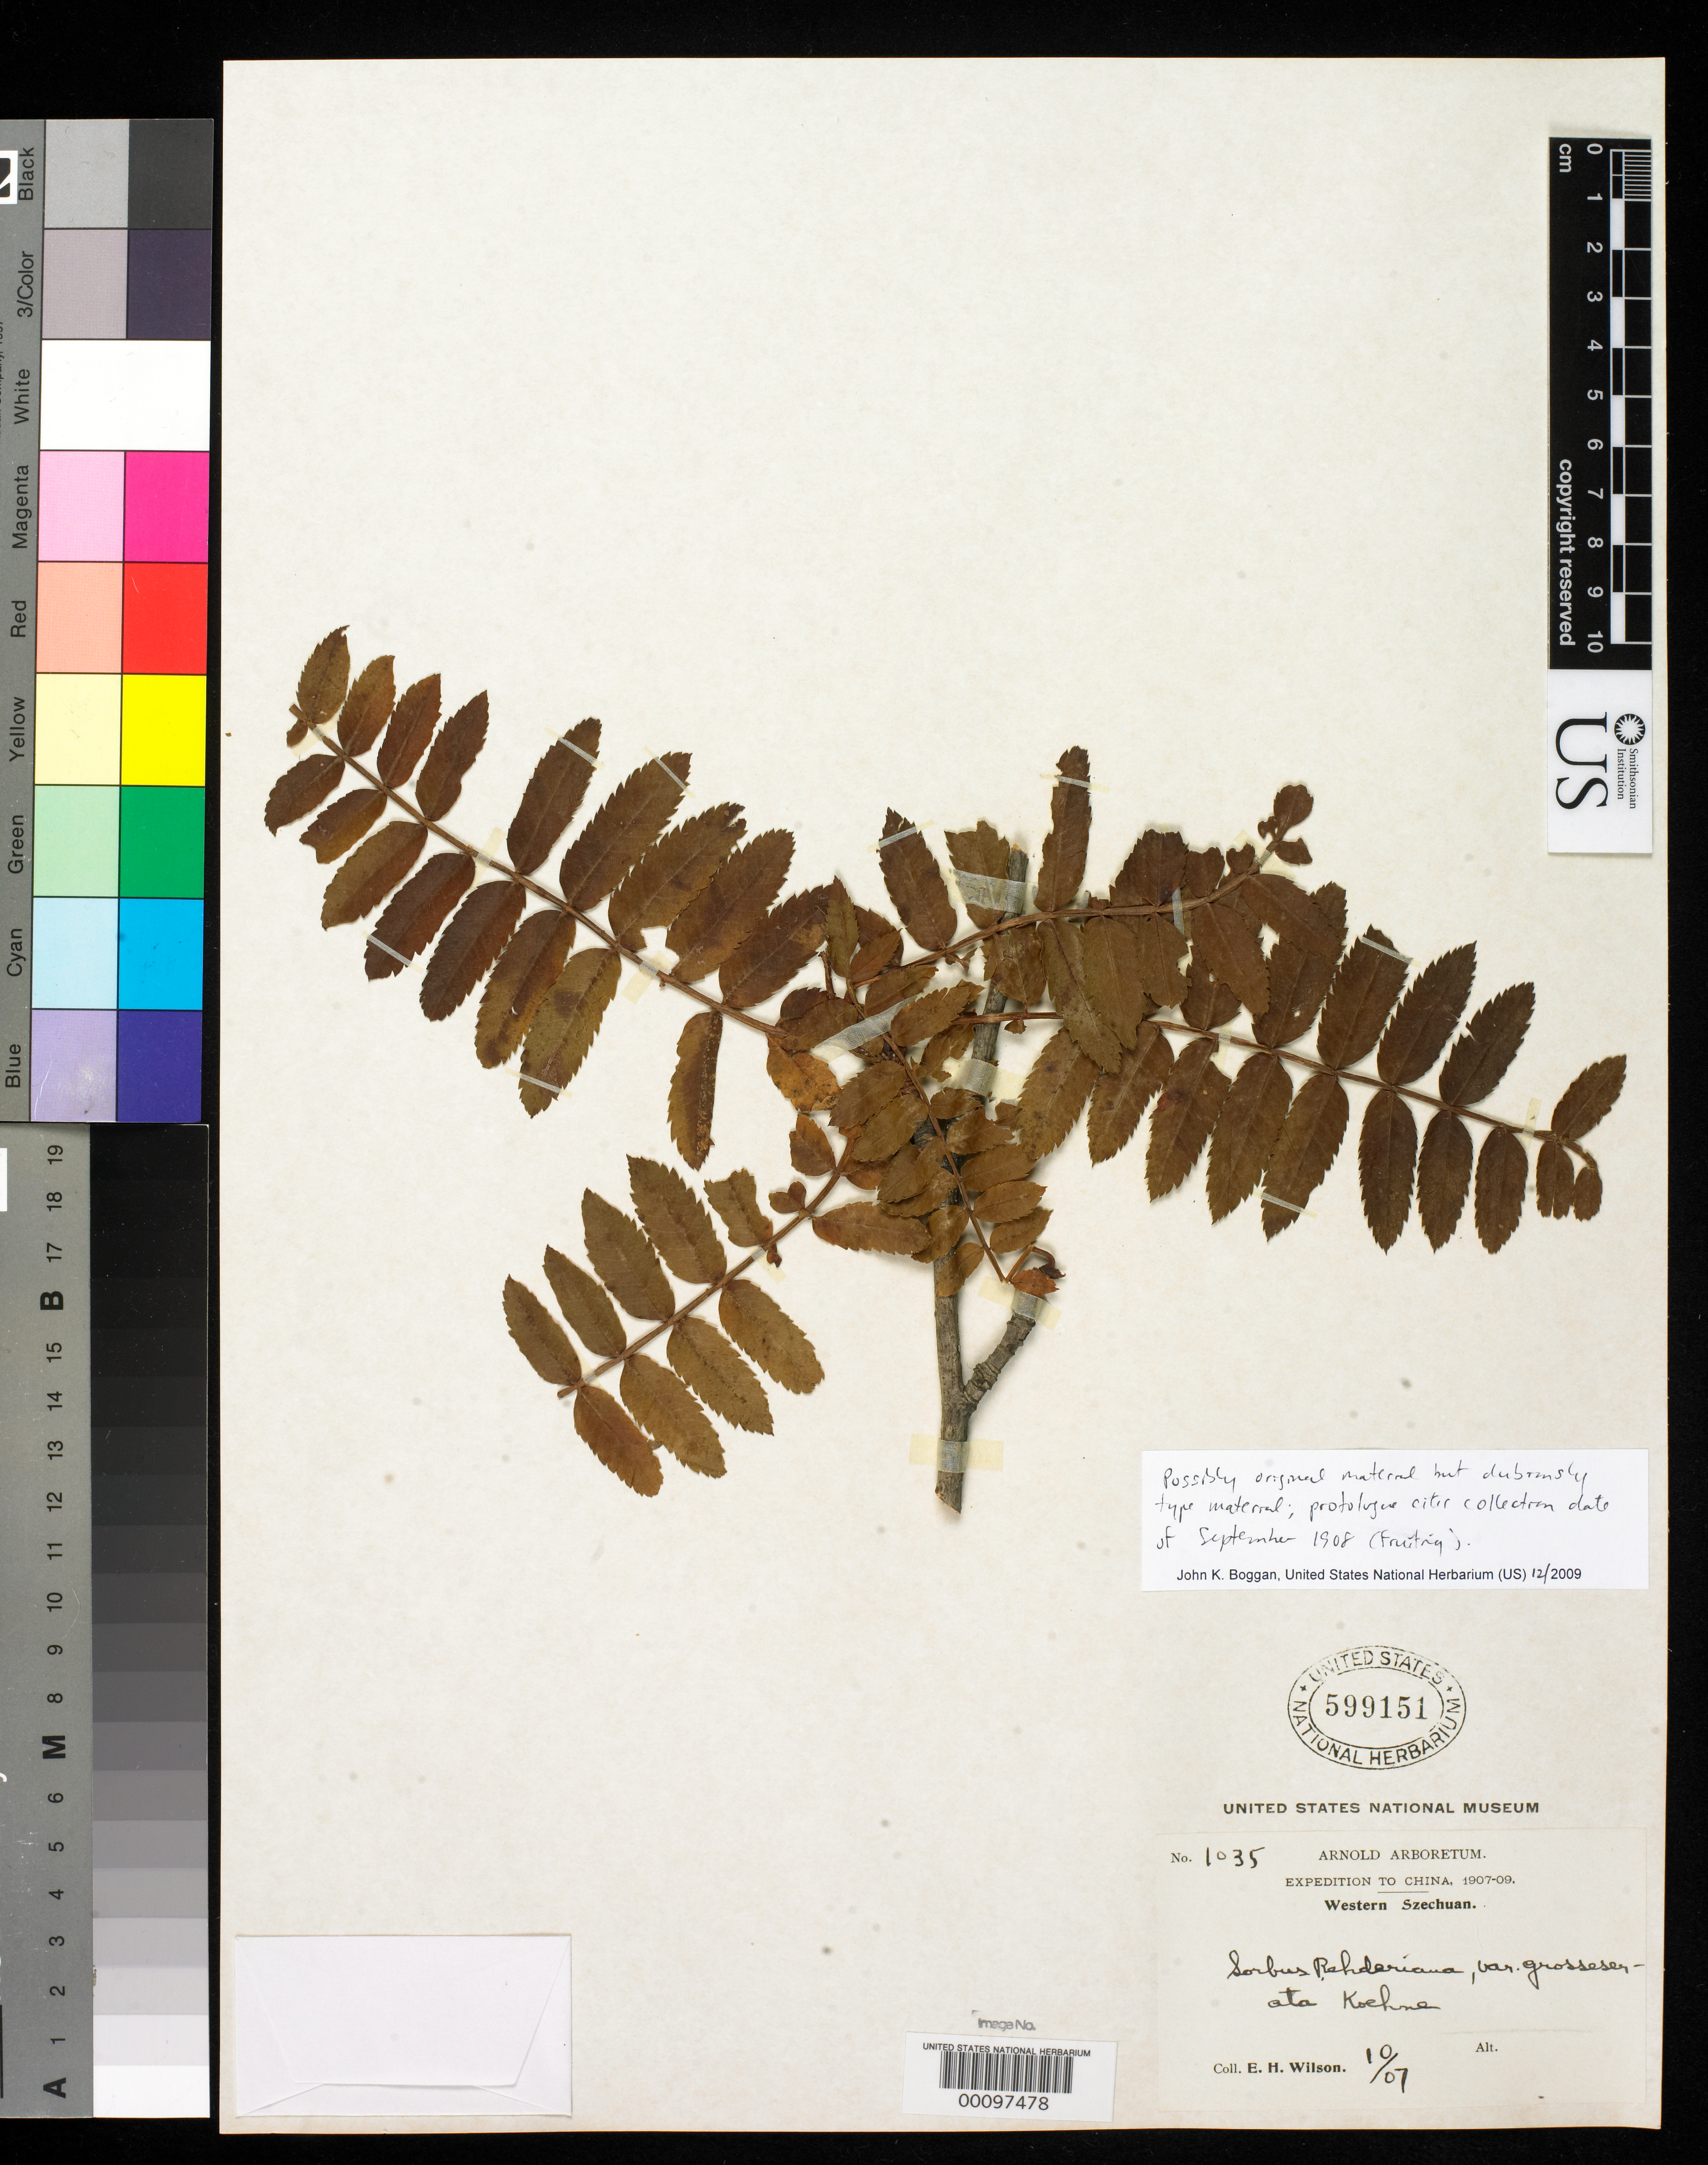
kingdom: Plantae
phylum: Tracheophyta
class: Magnoliopsida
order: Rosales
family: Rosaceae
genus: Sorbus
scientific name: Sorbus rehderiana var. grosseserrata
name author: Koehne in Sarg.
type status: Possible Type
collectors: E. H. Wilson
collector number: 1035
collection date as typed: Oct 1907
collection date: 1907-10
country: China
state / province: Sichuan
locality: Western Szechuan. [Protologue, West and near Wen-ch'uan Hsien.]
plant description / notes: Possibly original material but dubiously type material; protologue cites collection date of September 1908.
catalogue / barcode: US 599151